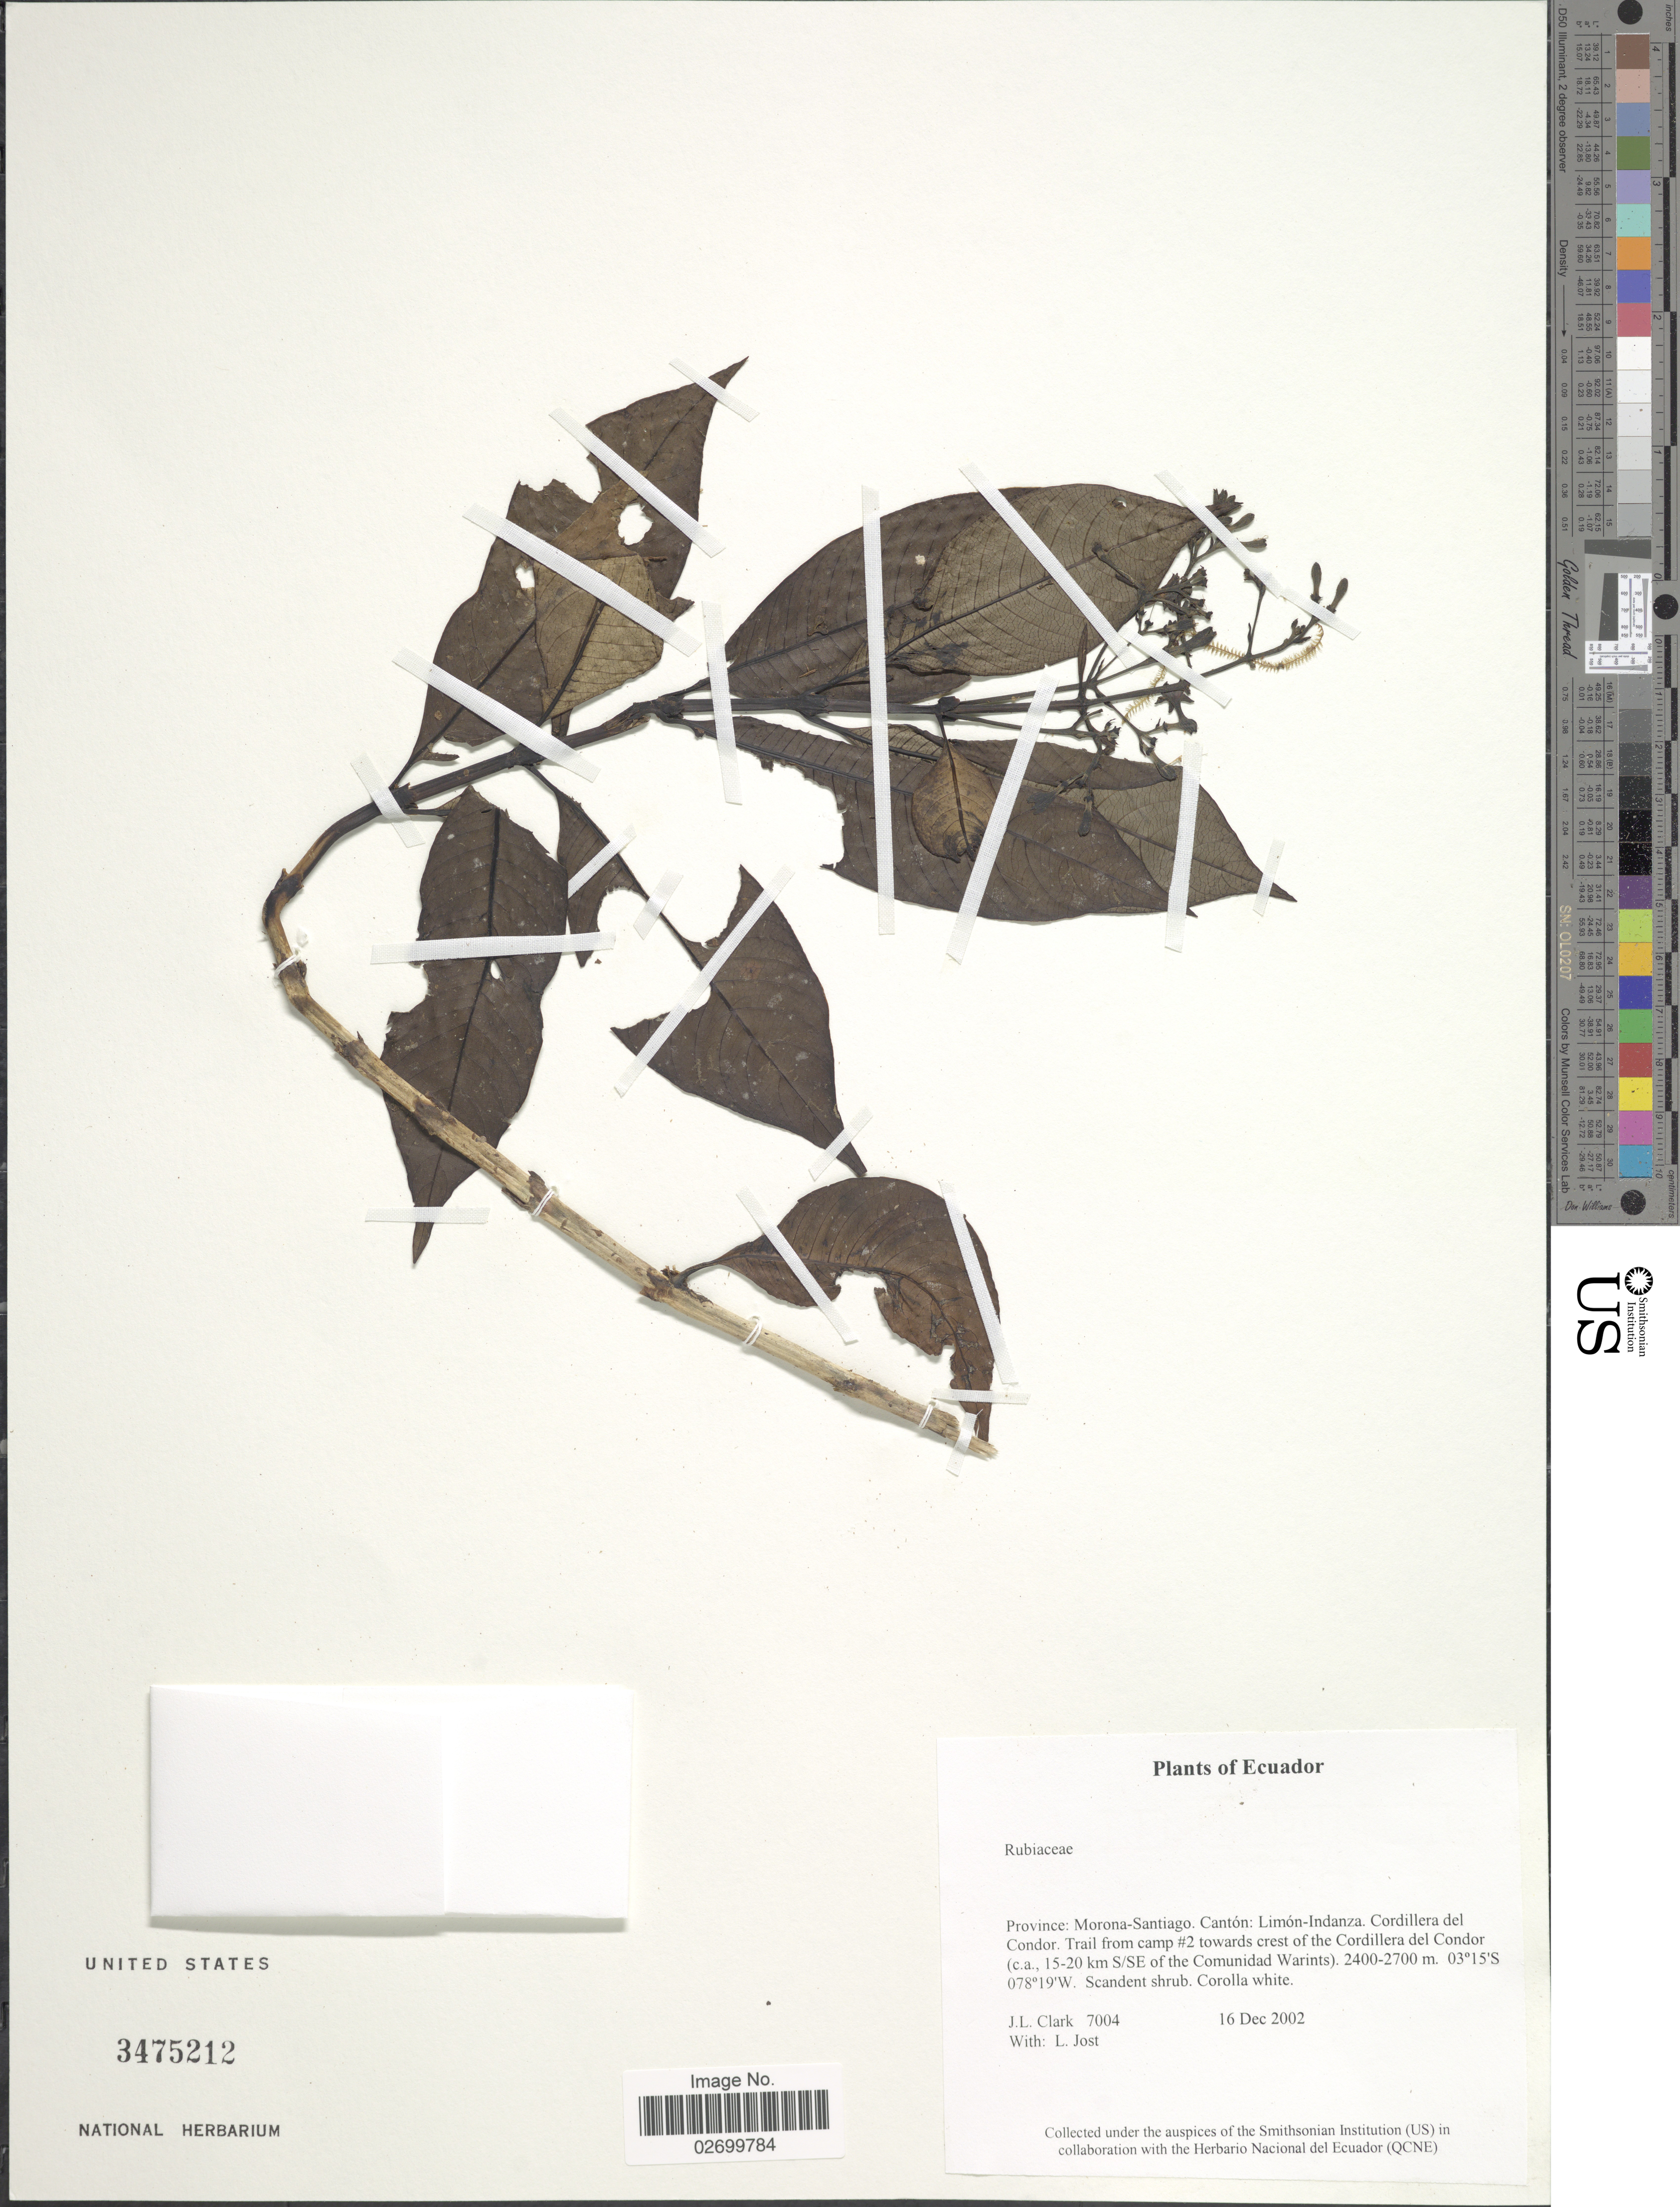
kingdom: Plantae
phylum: Tracheophyta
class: Magnoliopsida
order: Gentianales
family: Rubiaceae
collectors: J. L. Clark & L. Jost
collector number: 7004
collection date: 2002-12-16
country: Ecuador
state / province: Morona-Santiago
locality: Canton: Limon-Indanza. Cordillera del Condor. Trail from camp #2 towards crest of the Cordillera del Condor (c.a., 15-20 km S/SE of the Communidad Warints).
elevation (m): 2400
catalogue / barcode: US 3475212